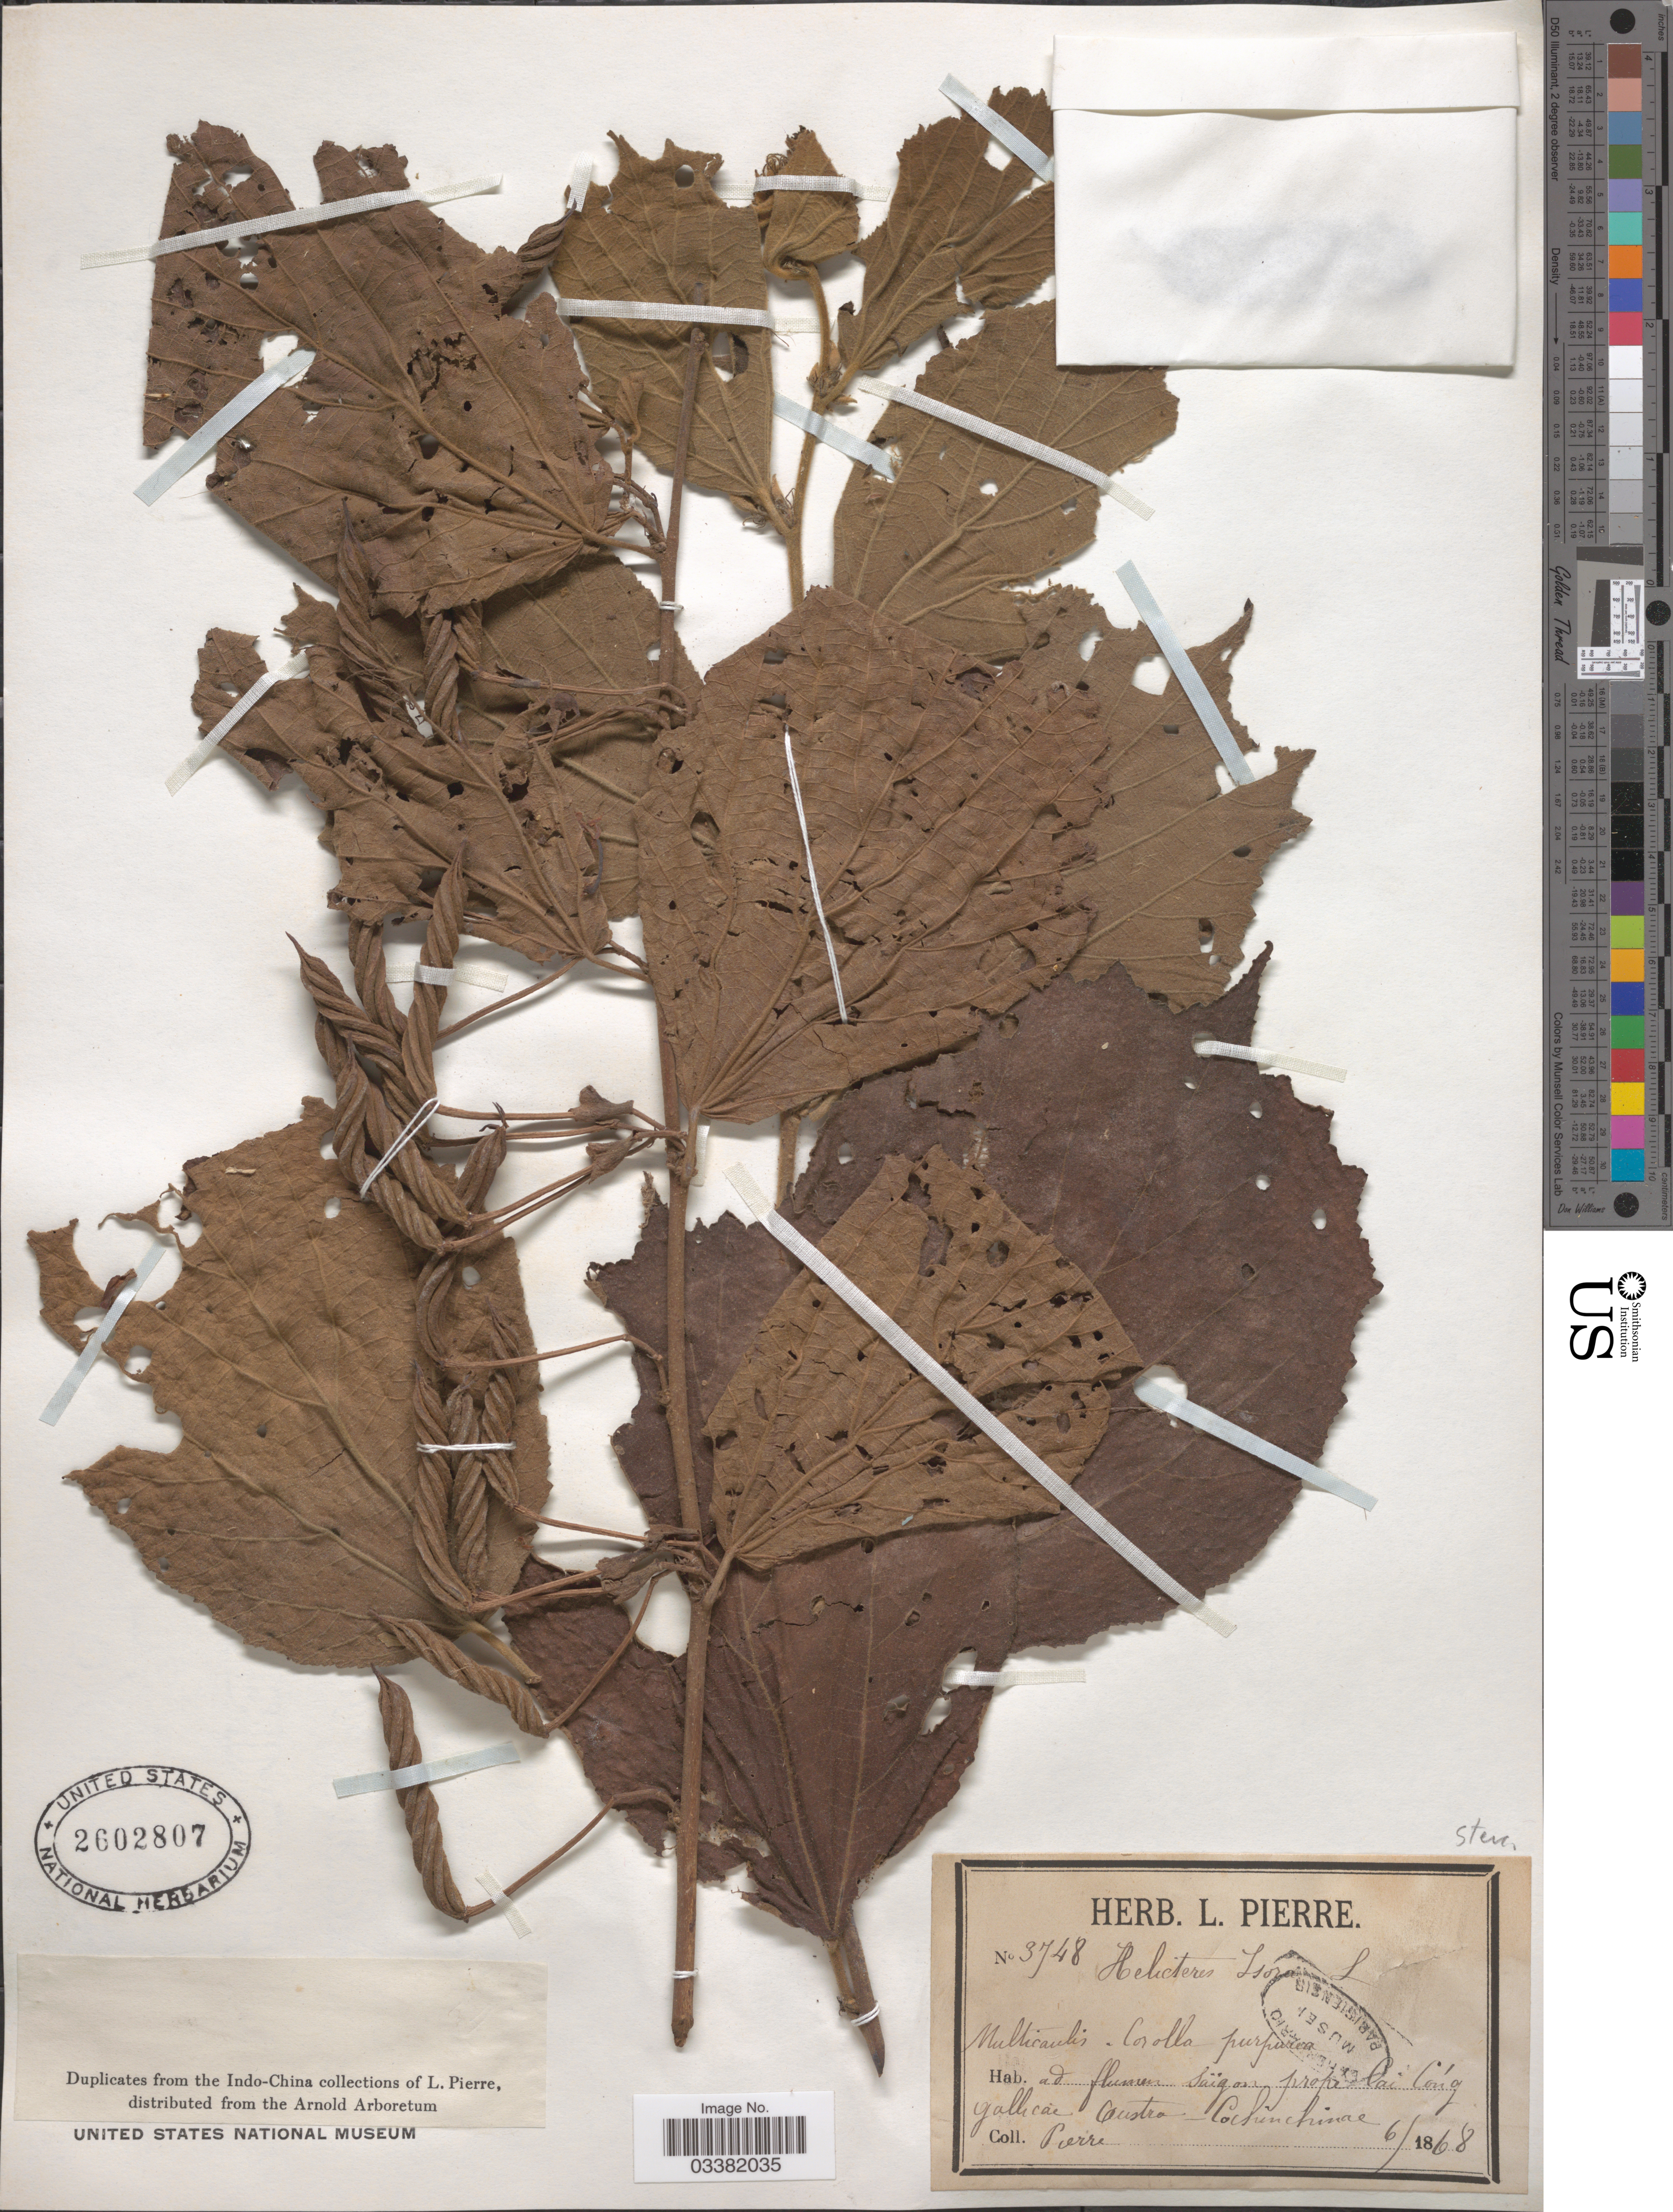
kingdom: Plantae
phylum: Tracheophyta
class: Magnoliopsida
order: Malvales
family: Malvaceae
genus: Helicteres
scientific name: Helicteres isora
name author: L.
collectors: L. Pierre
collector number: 3748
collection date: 1868-06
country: Vietnam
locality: Ad flumen saïgon prope la Cóng [interpreted] gallicae Austro-Cochinchinae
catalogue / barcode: US 2602807